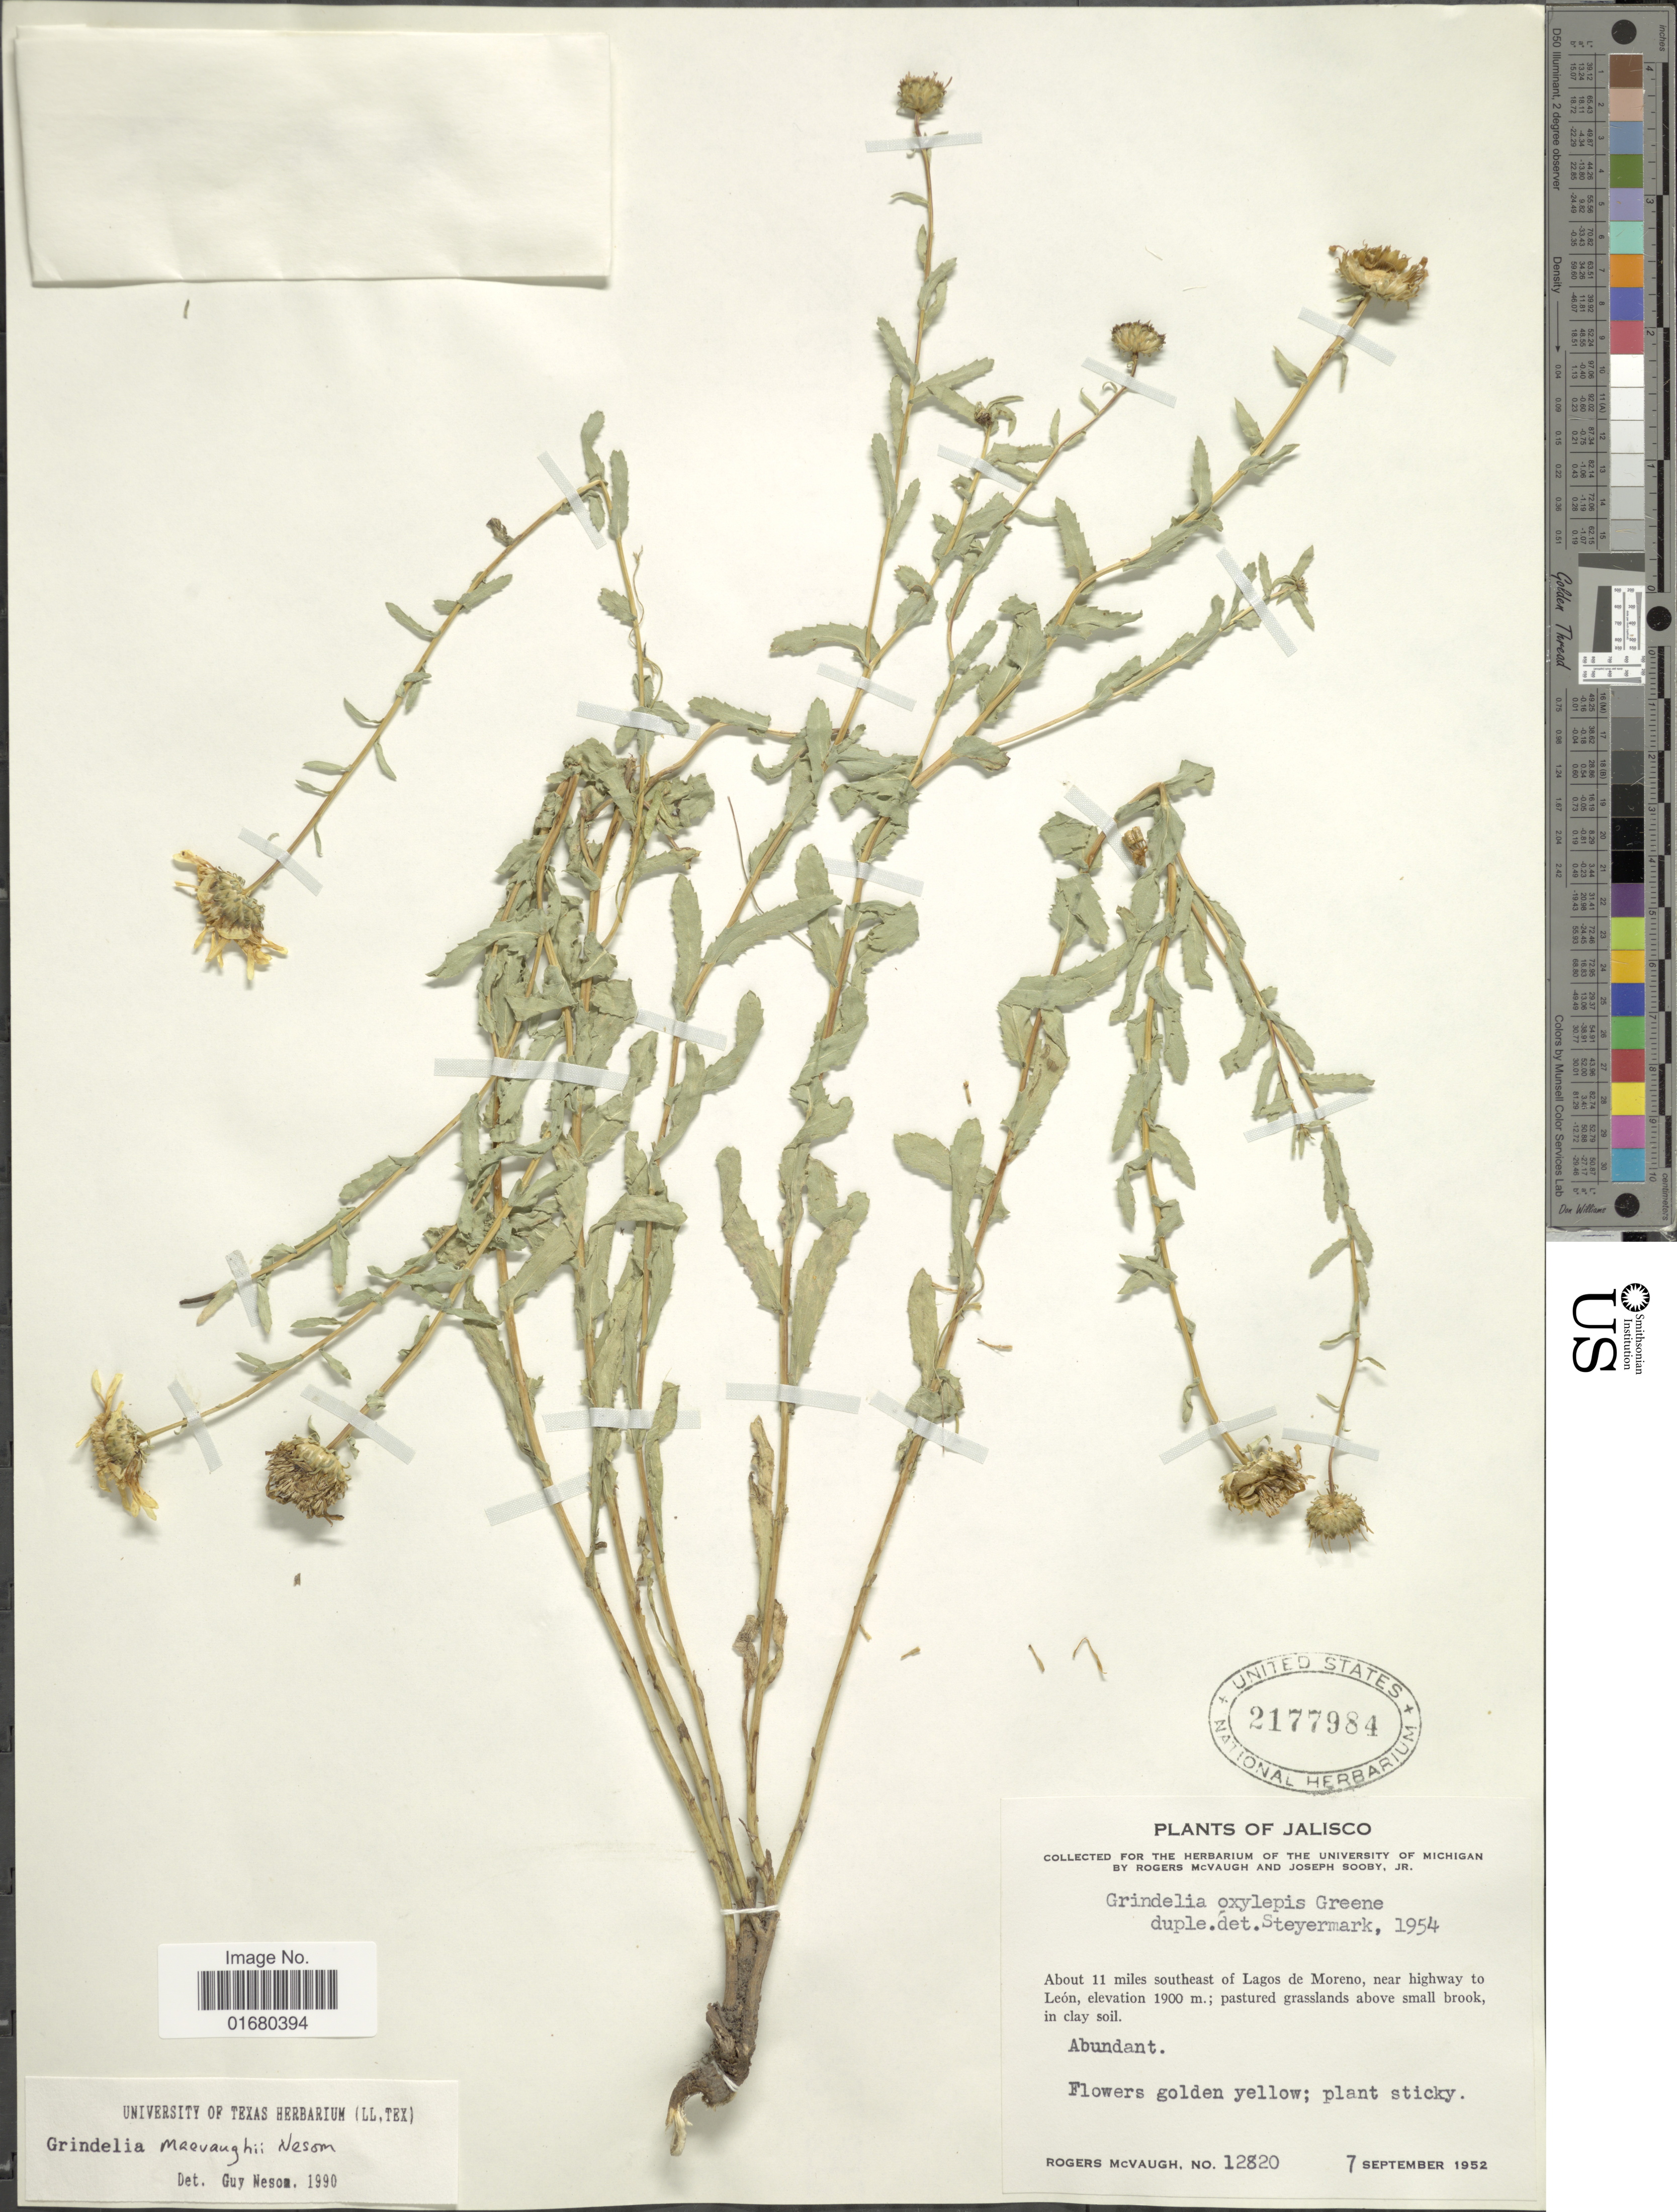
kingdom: Plantae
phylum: Tracheophyta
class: Magnoliopsida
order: Asterales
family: Asteraceae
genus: Grindelia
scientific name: Grindelia macvaughii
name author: G.L. Nesom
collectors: R. McVaugh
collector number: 12820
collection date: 1952-09-07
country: Mexico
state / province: Jalisco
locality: About 11 miles southeast of Lagos de Moreno, near highway to Leon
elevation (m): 1900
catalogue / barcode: US 2177984